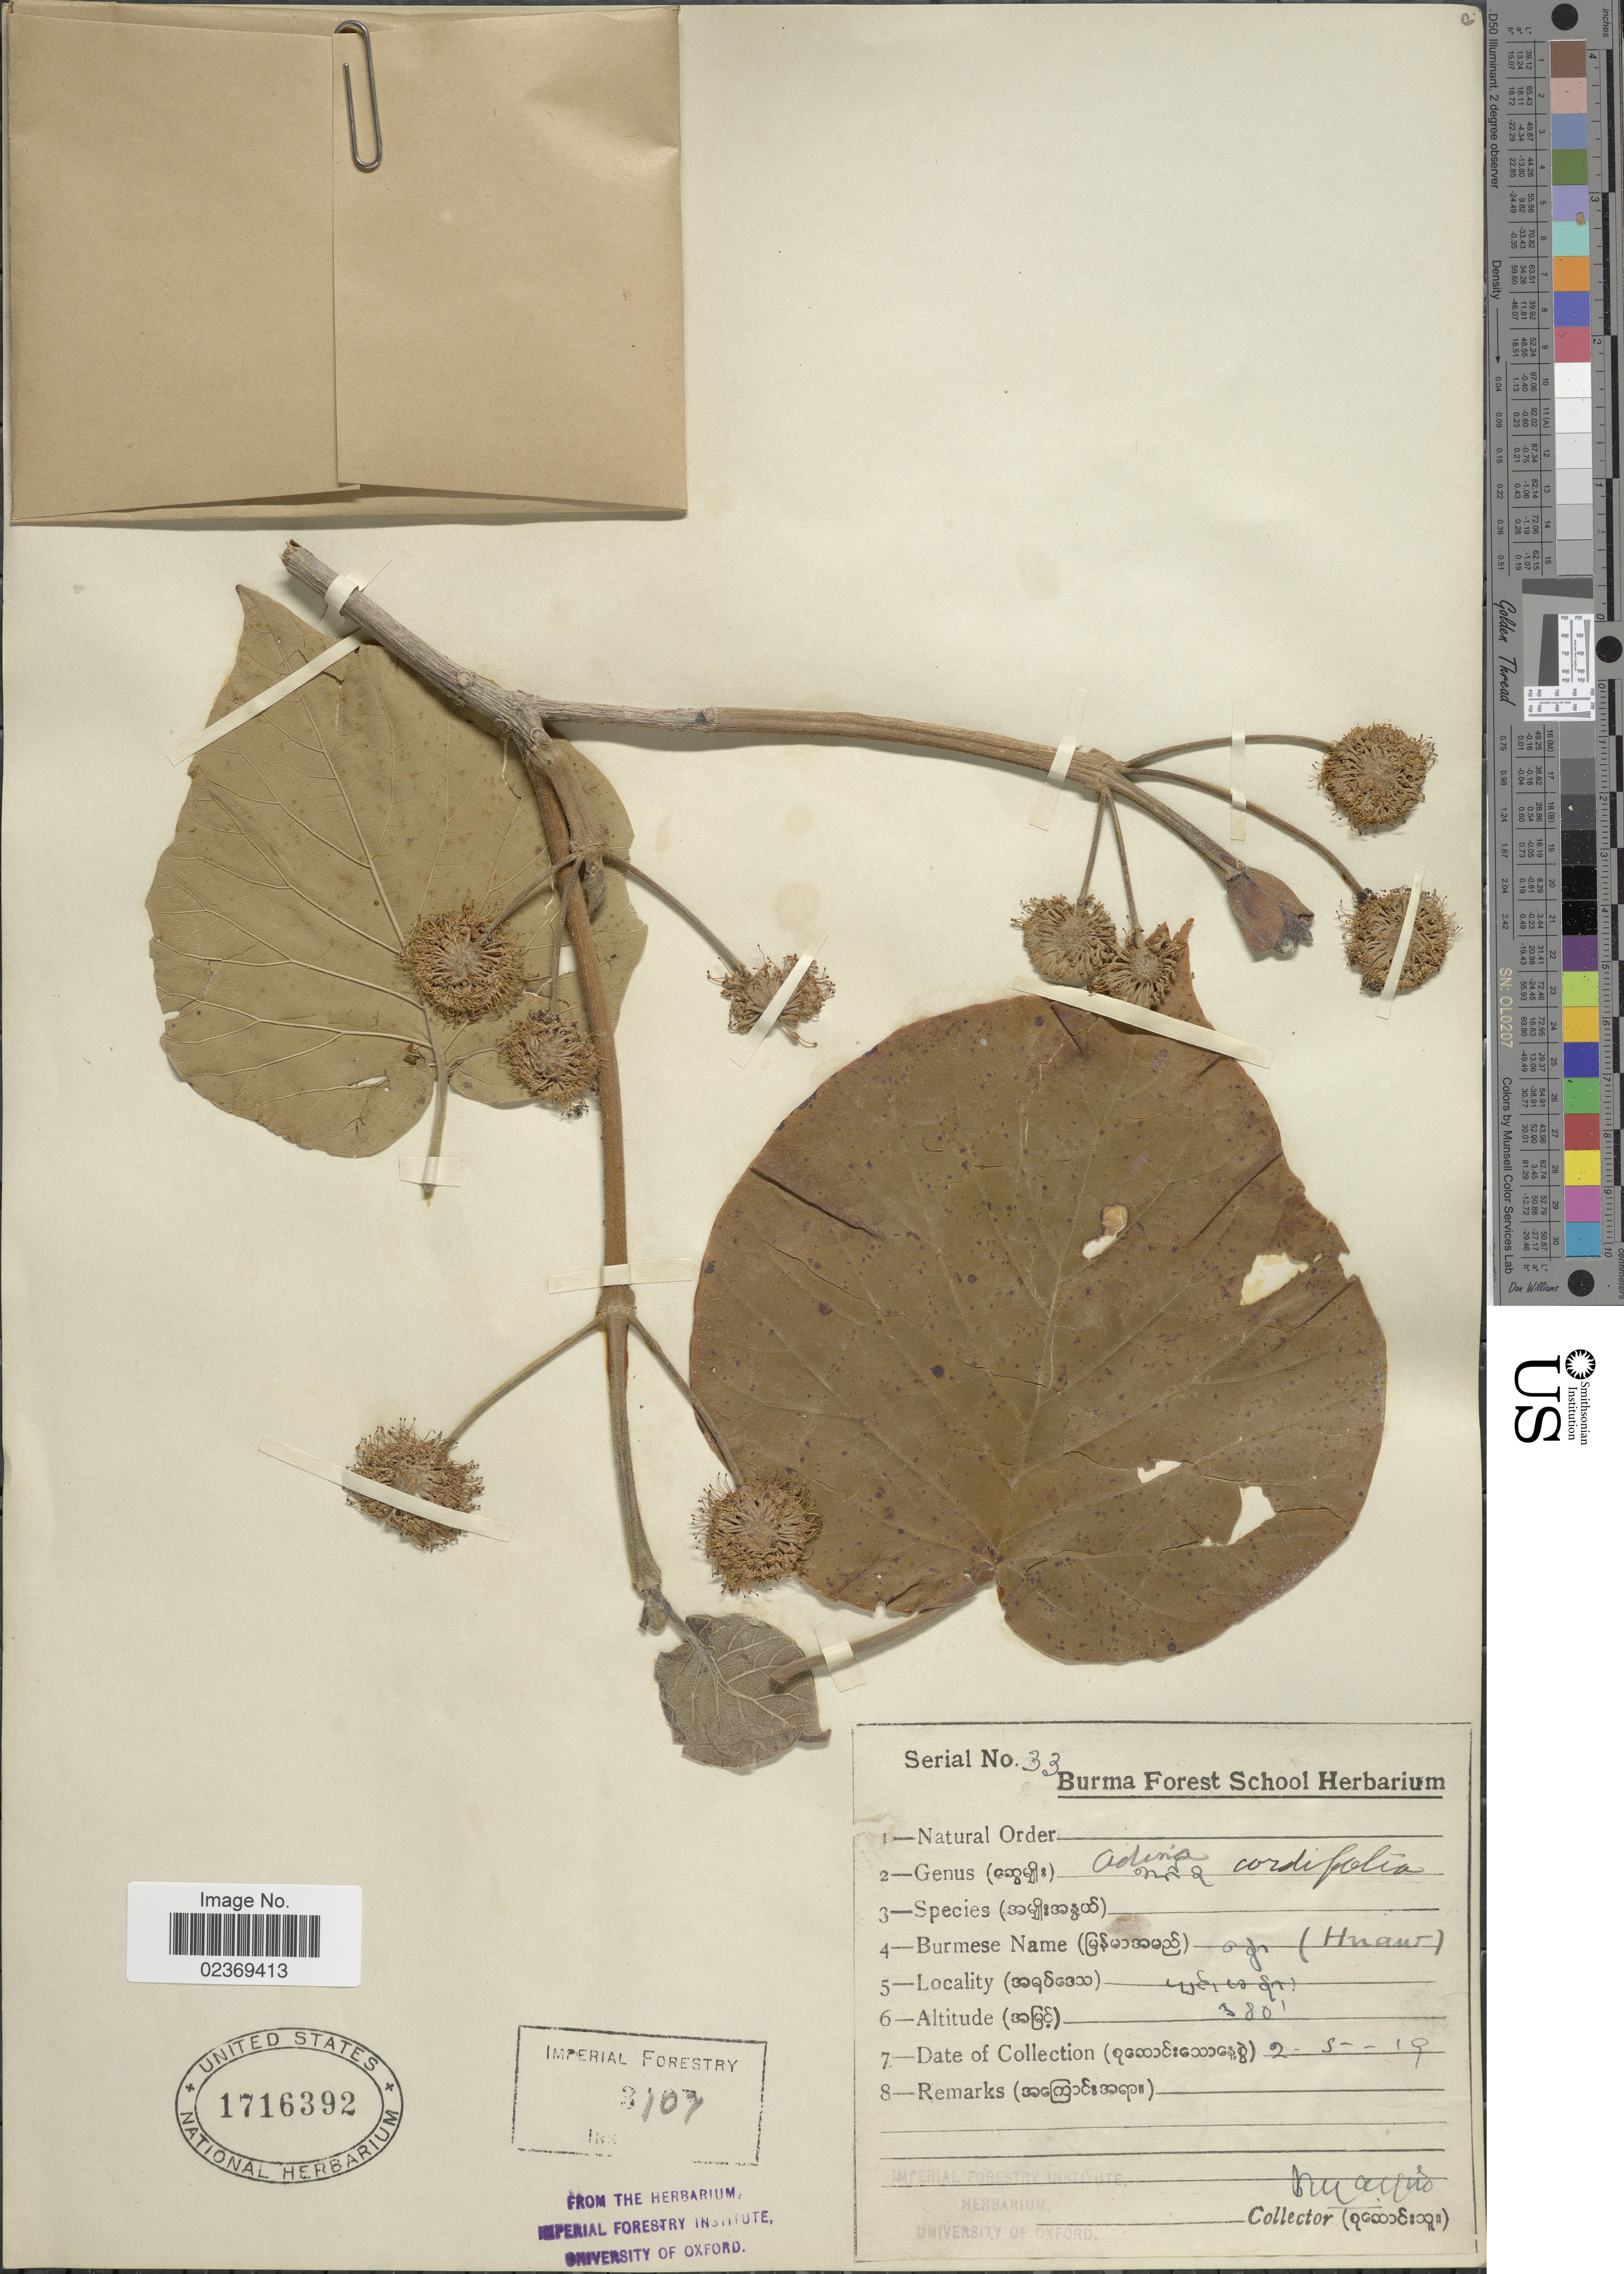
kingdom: Plantae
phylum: Tracheophyta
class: Magnoliopsida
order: Gentianales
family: Rubiaceae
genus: Adina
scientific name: Adina cordifolia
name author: (Roxb.) Hook. f. & Benth.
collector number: Serial No.33?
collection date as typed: Transcribed d/m/y: 2/5/19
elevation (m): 116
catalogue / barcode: US 1716392